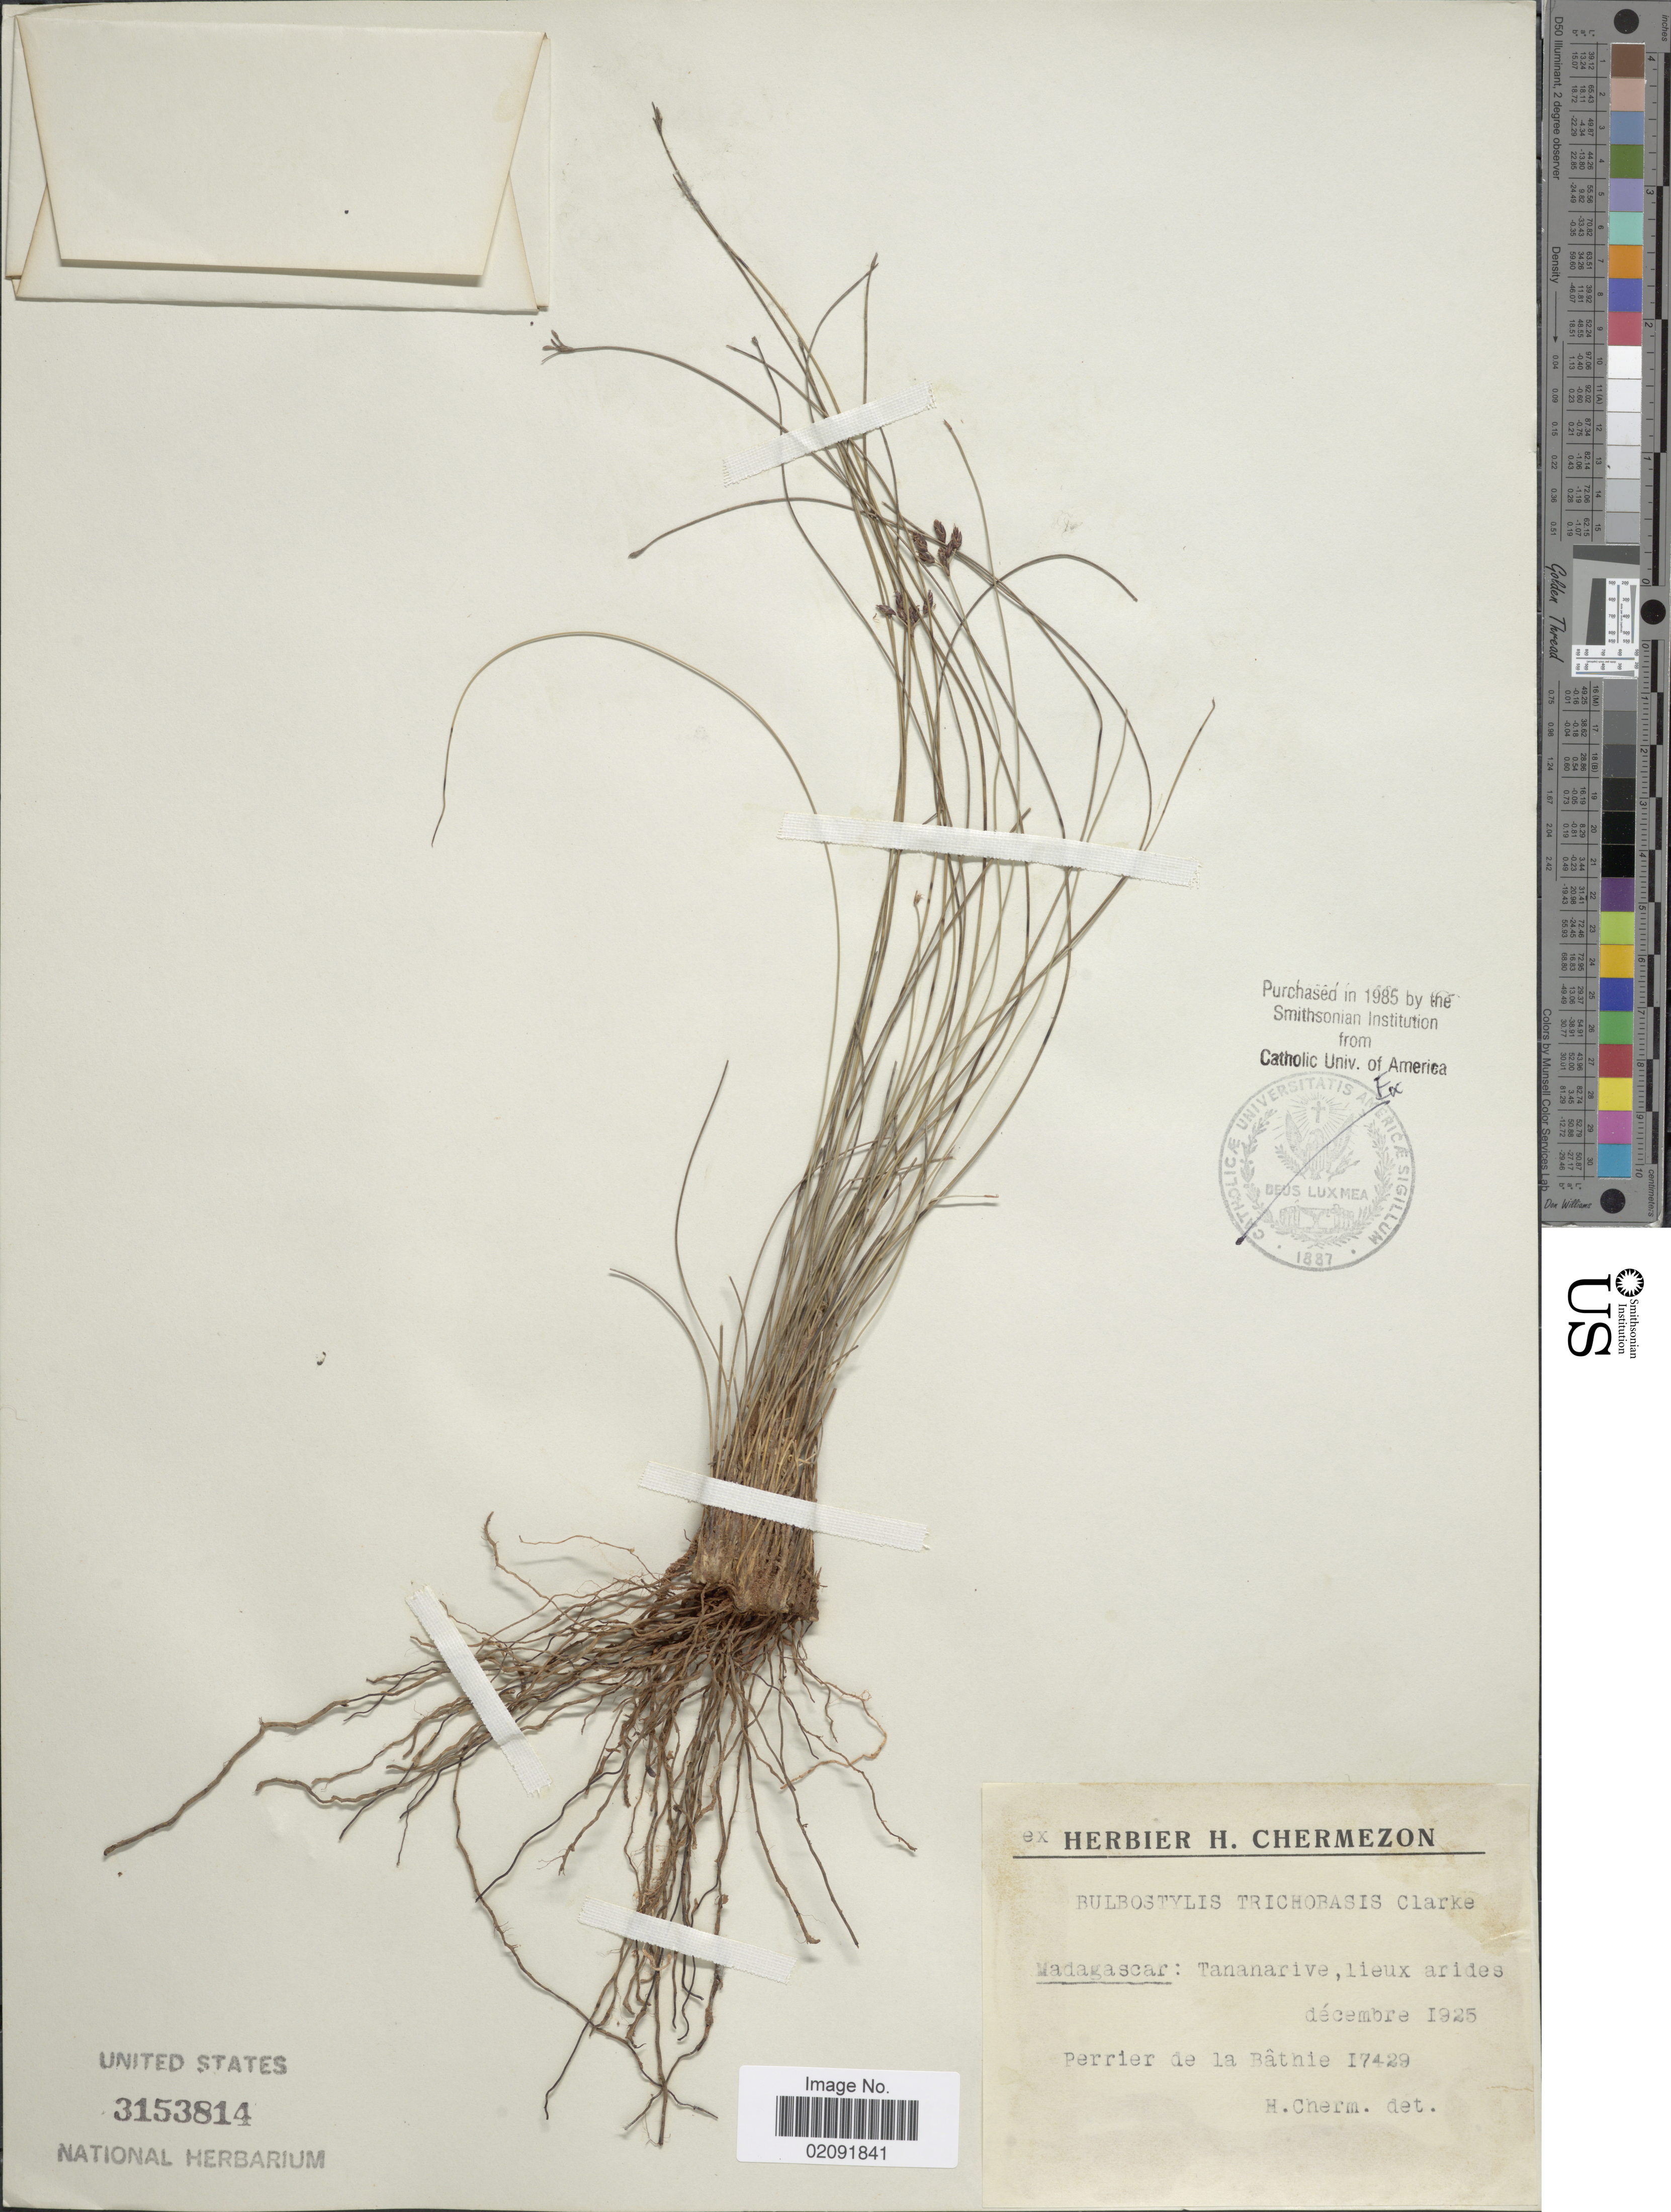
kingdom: Plantae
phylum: Tracheophyta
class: Liliopsida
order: Poales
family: Cyperaceae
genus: Bulbostylis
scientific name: Bulbostylis trichobasis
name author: (Baker) C.B. Clarke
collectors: Perrier de la Bâthie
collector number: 17429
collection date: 1925-12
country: Madagascar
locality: Tananarive, lieux arides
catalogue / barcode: US 3153814